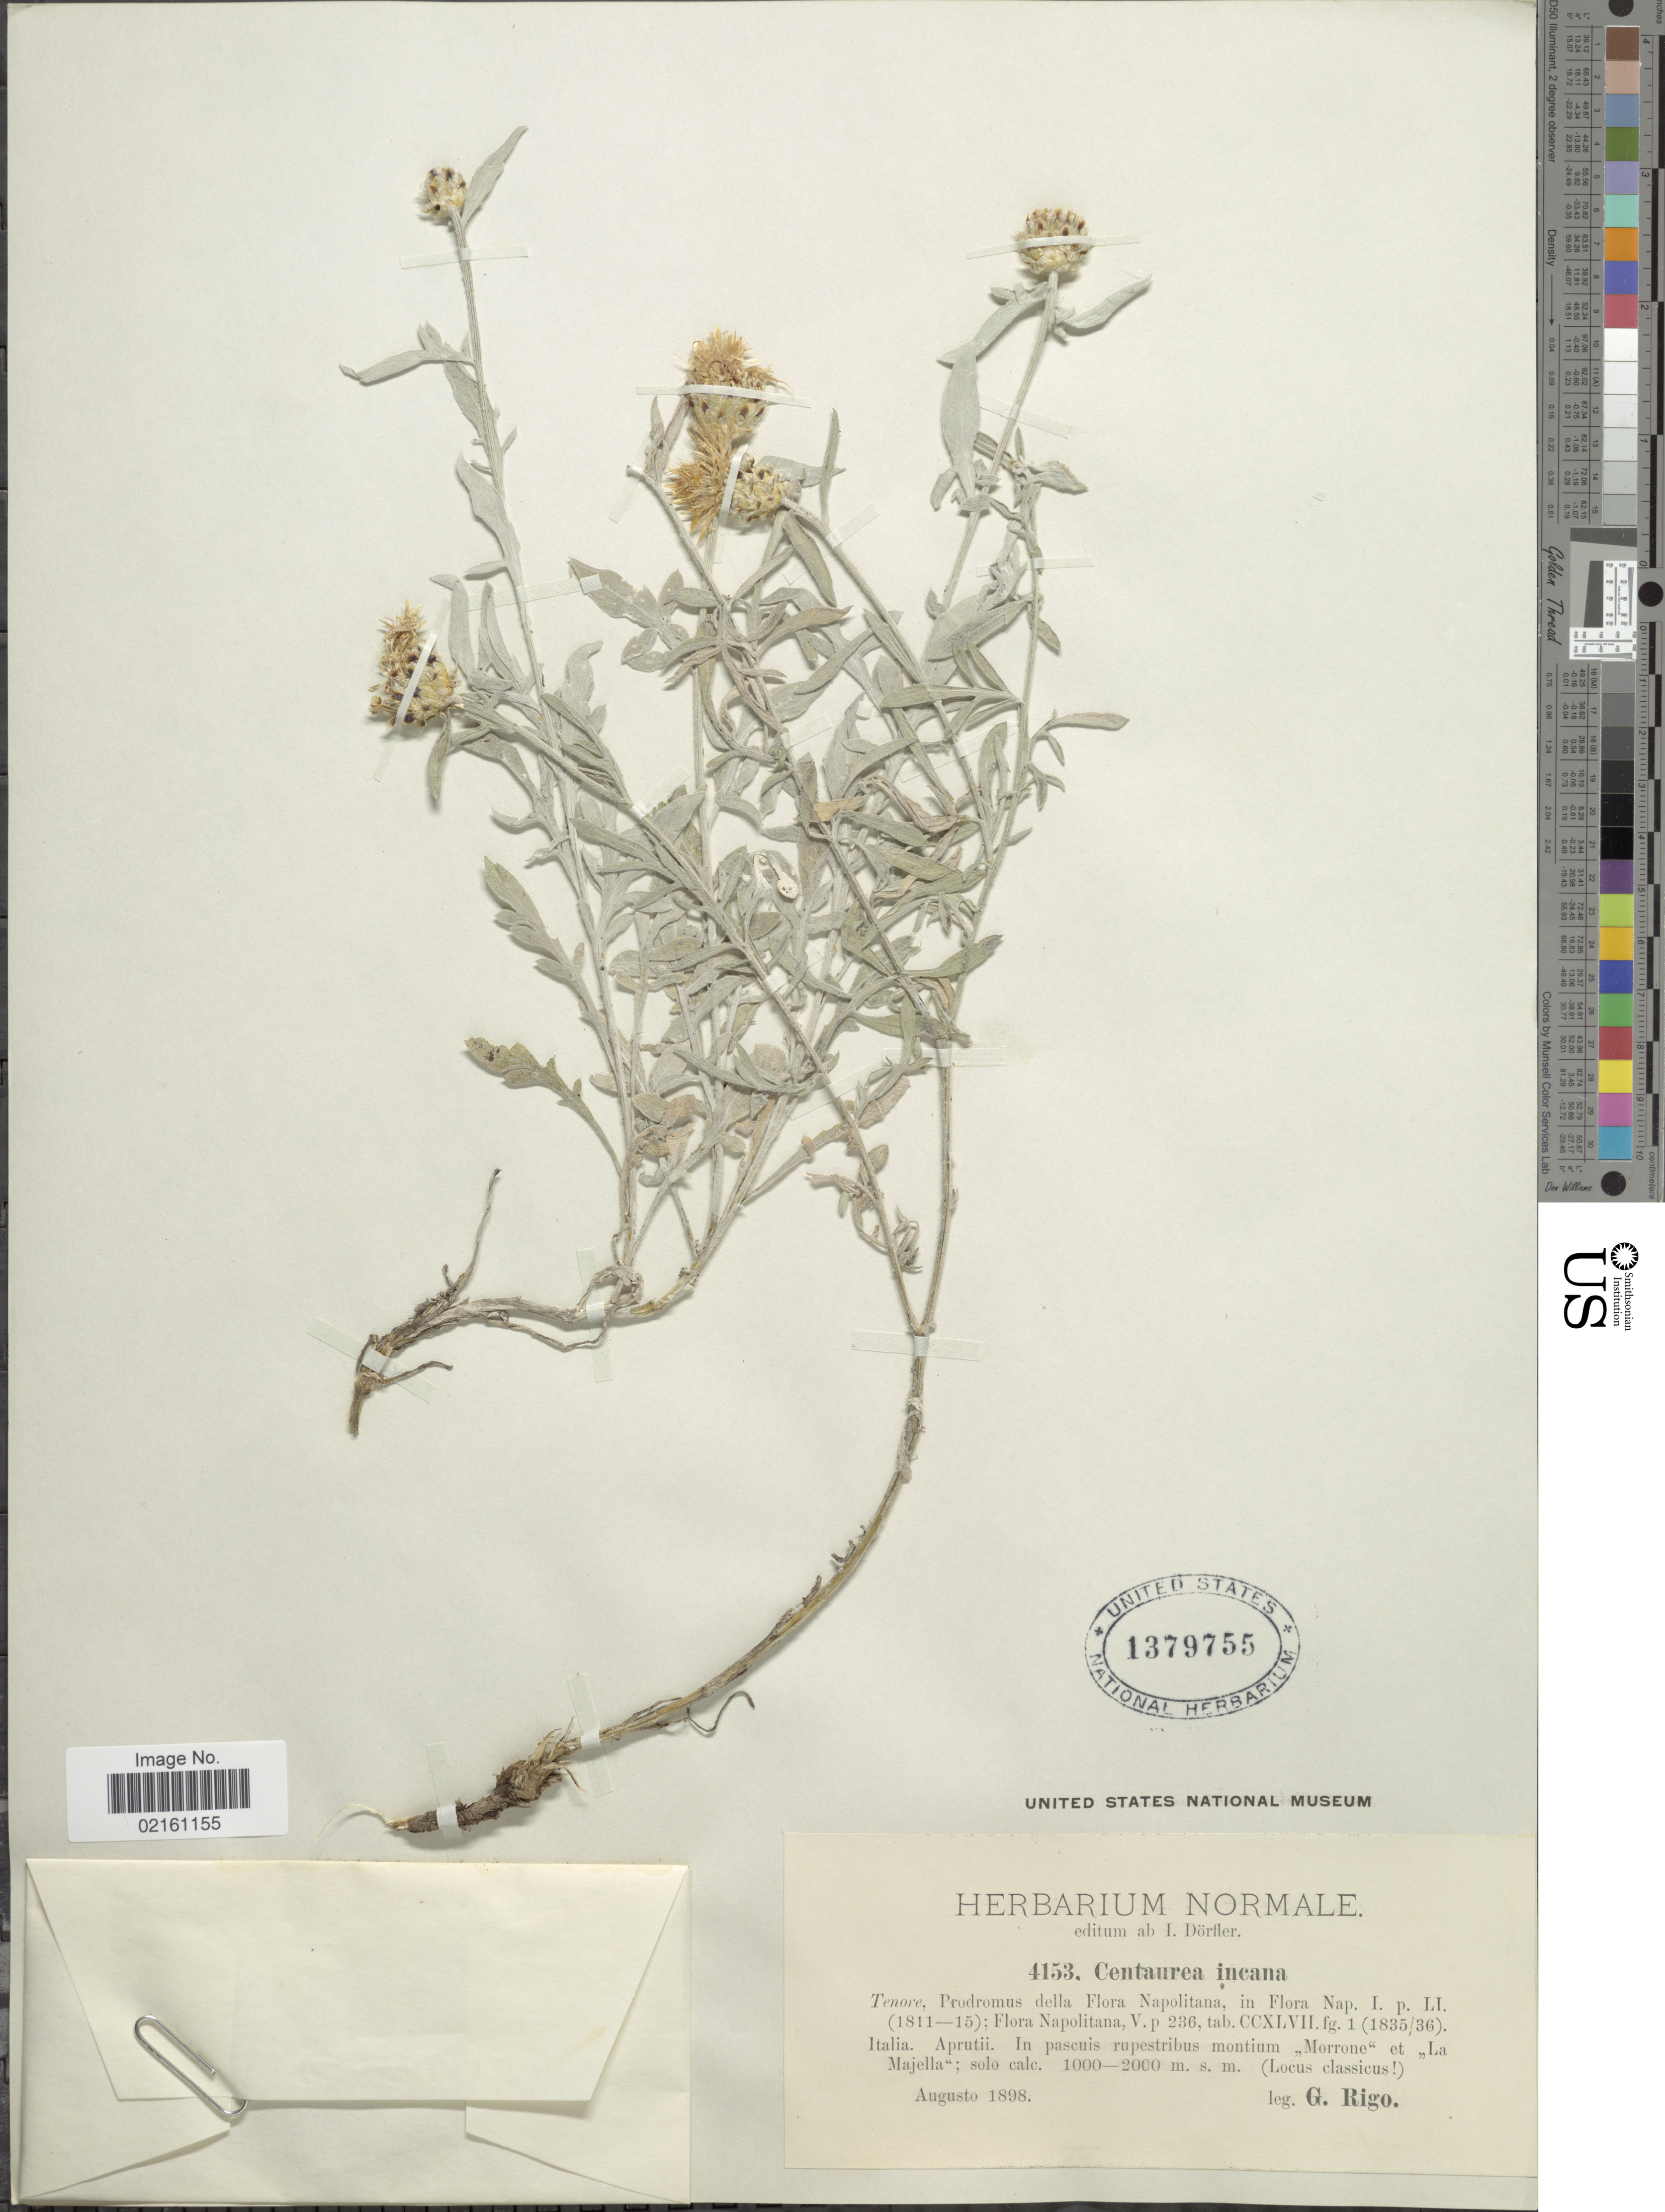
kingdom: Plantae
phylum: Tracheophyta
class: Magnoliopsida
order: Asterales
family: Asteraceae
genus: Centaurea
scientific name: Centaurea tenoreana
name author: Willk. ex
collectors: G. Rigo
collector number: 4153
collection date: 1898-08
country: Italy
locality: Aprutii, montium Morrone et La Majella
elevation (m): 1000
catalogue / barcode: US 1379755